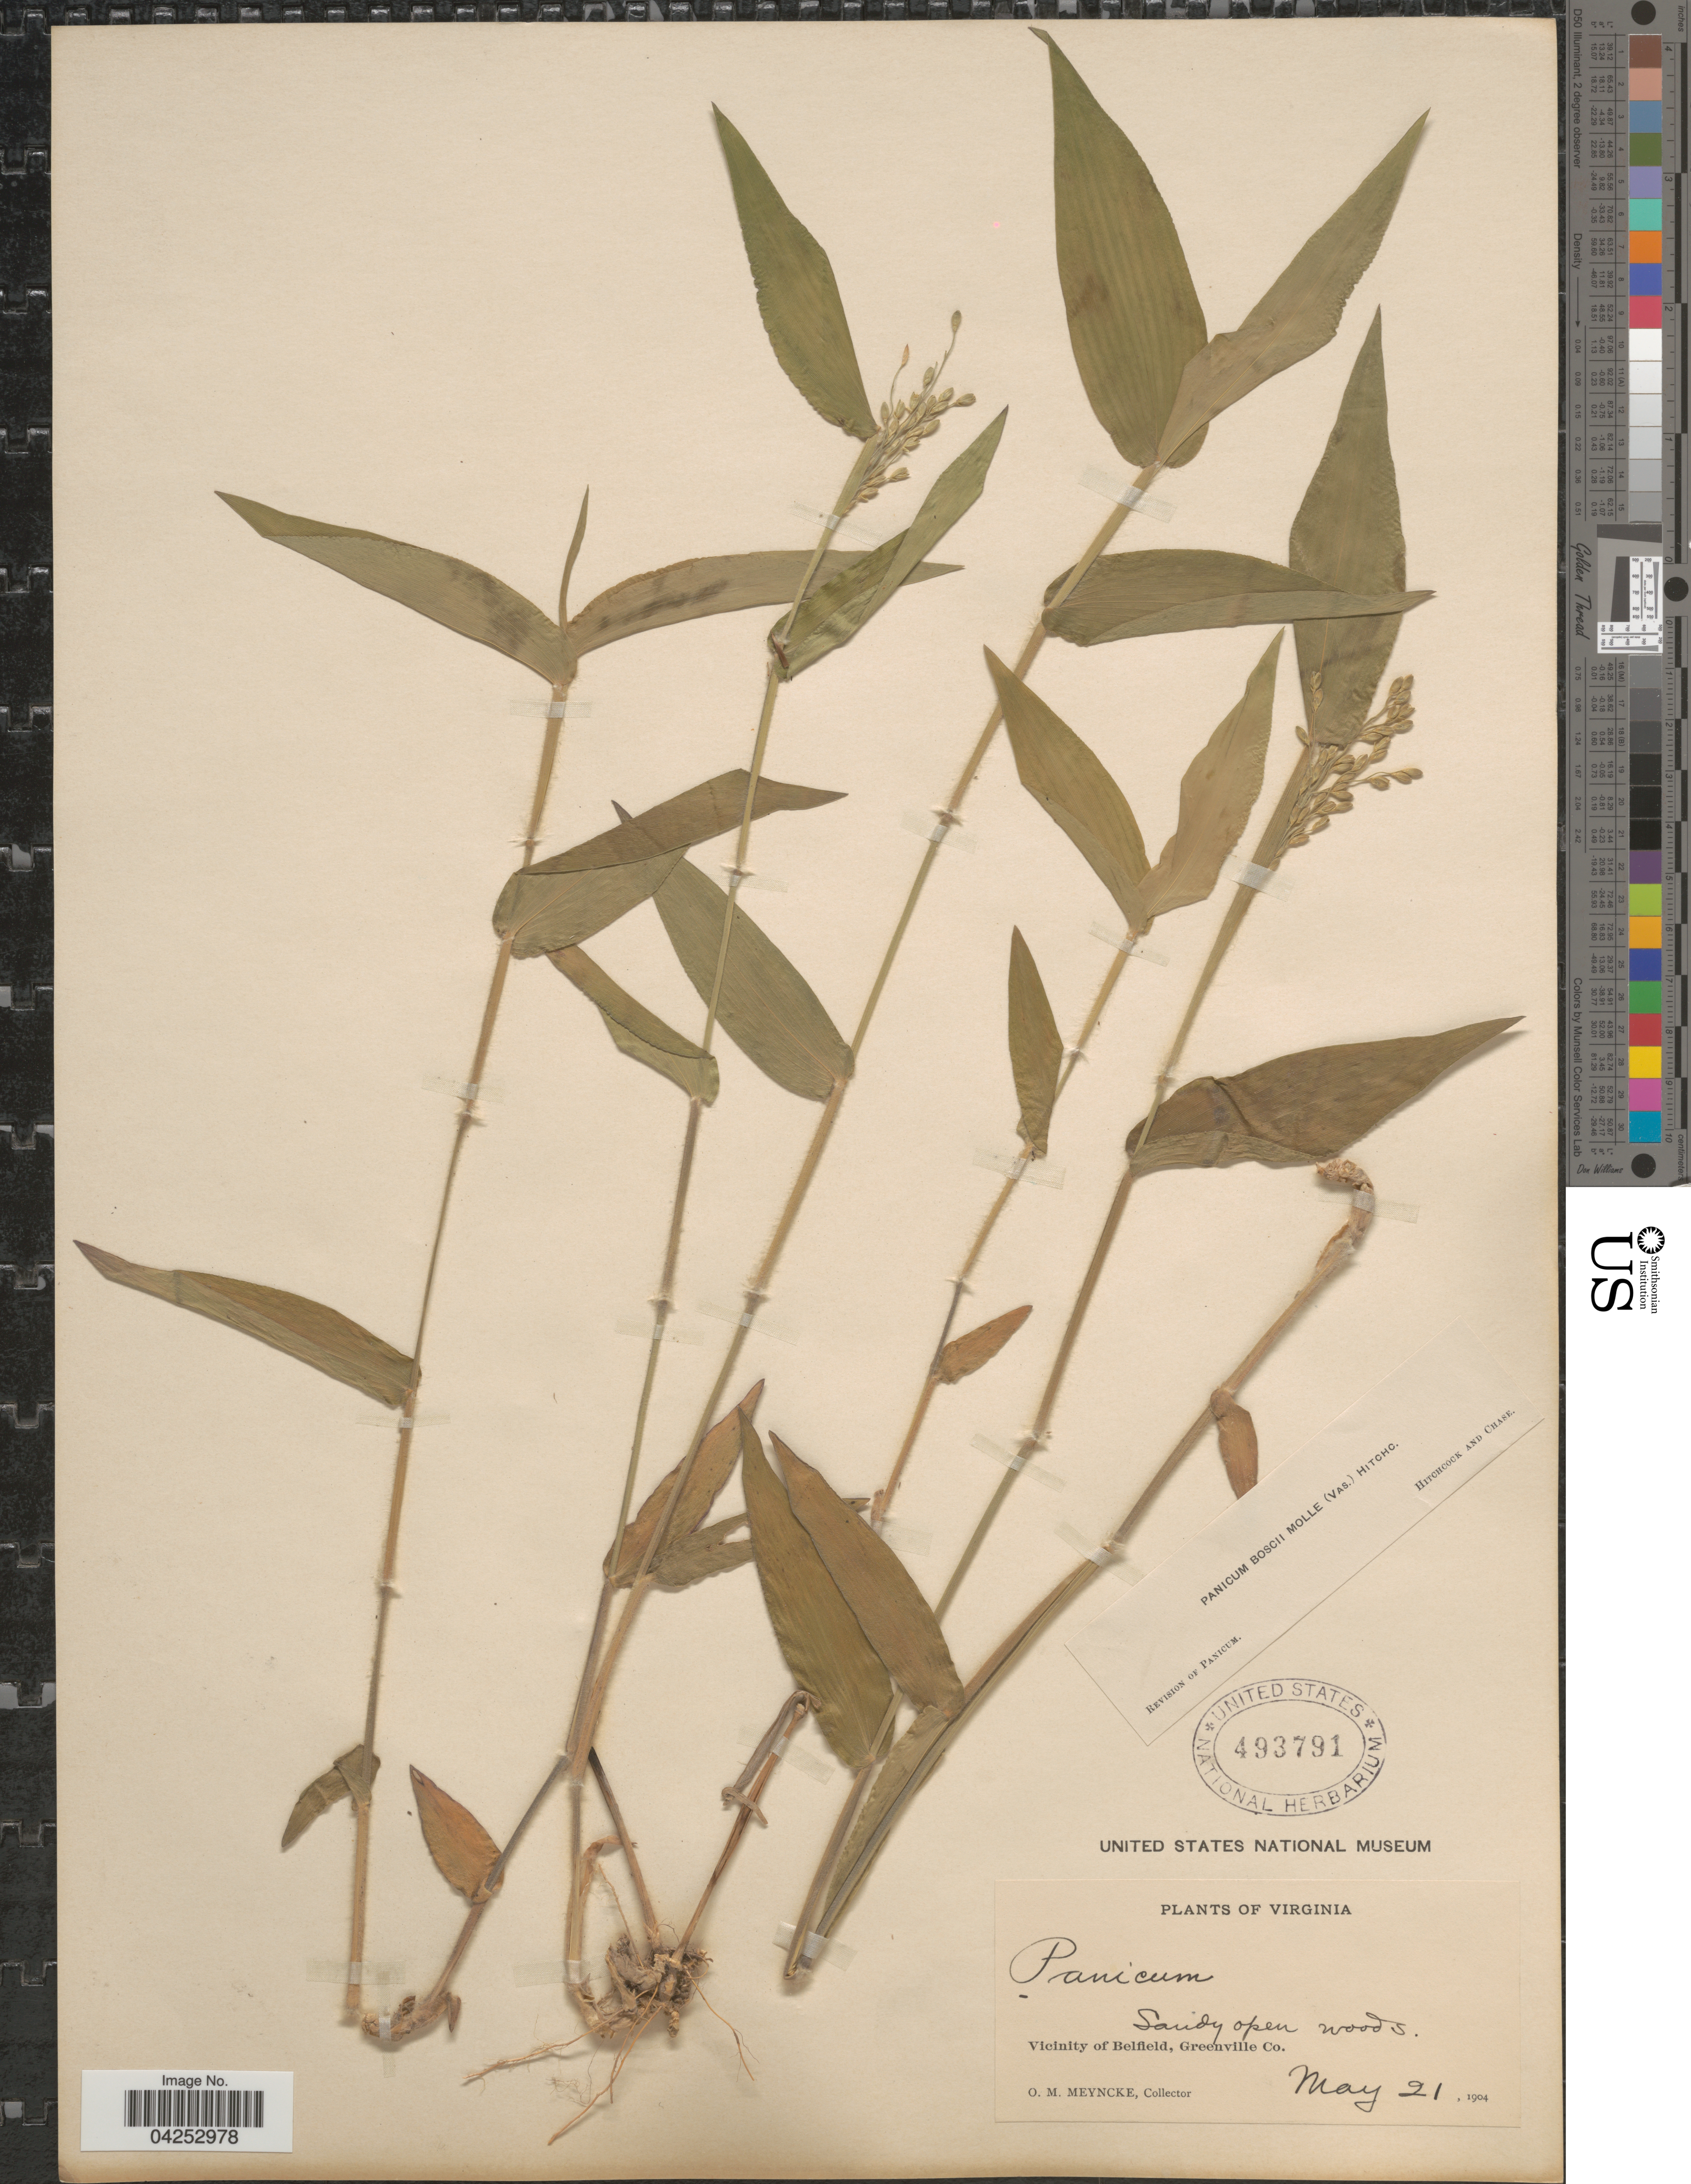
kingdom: Plantae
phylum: Tracheophyta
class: Liliopsida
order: Poales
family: Poaceae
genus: Dichanthelium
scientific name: Dichanthelium boscii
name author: (Poir.) Gould & C.A. Clark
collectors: O. Meyncke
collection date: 1904-05-21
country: United States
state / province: Virginia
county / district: Greensville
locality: Sandy open woods. Vicinity of Belfield.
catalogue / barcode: US 493791